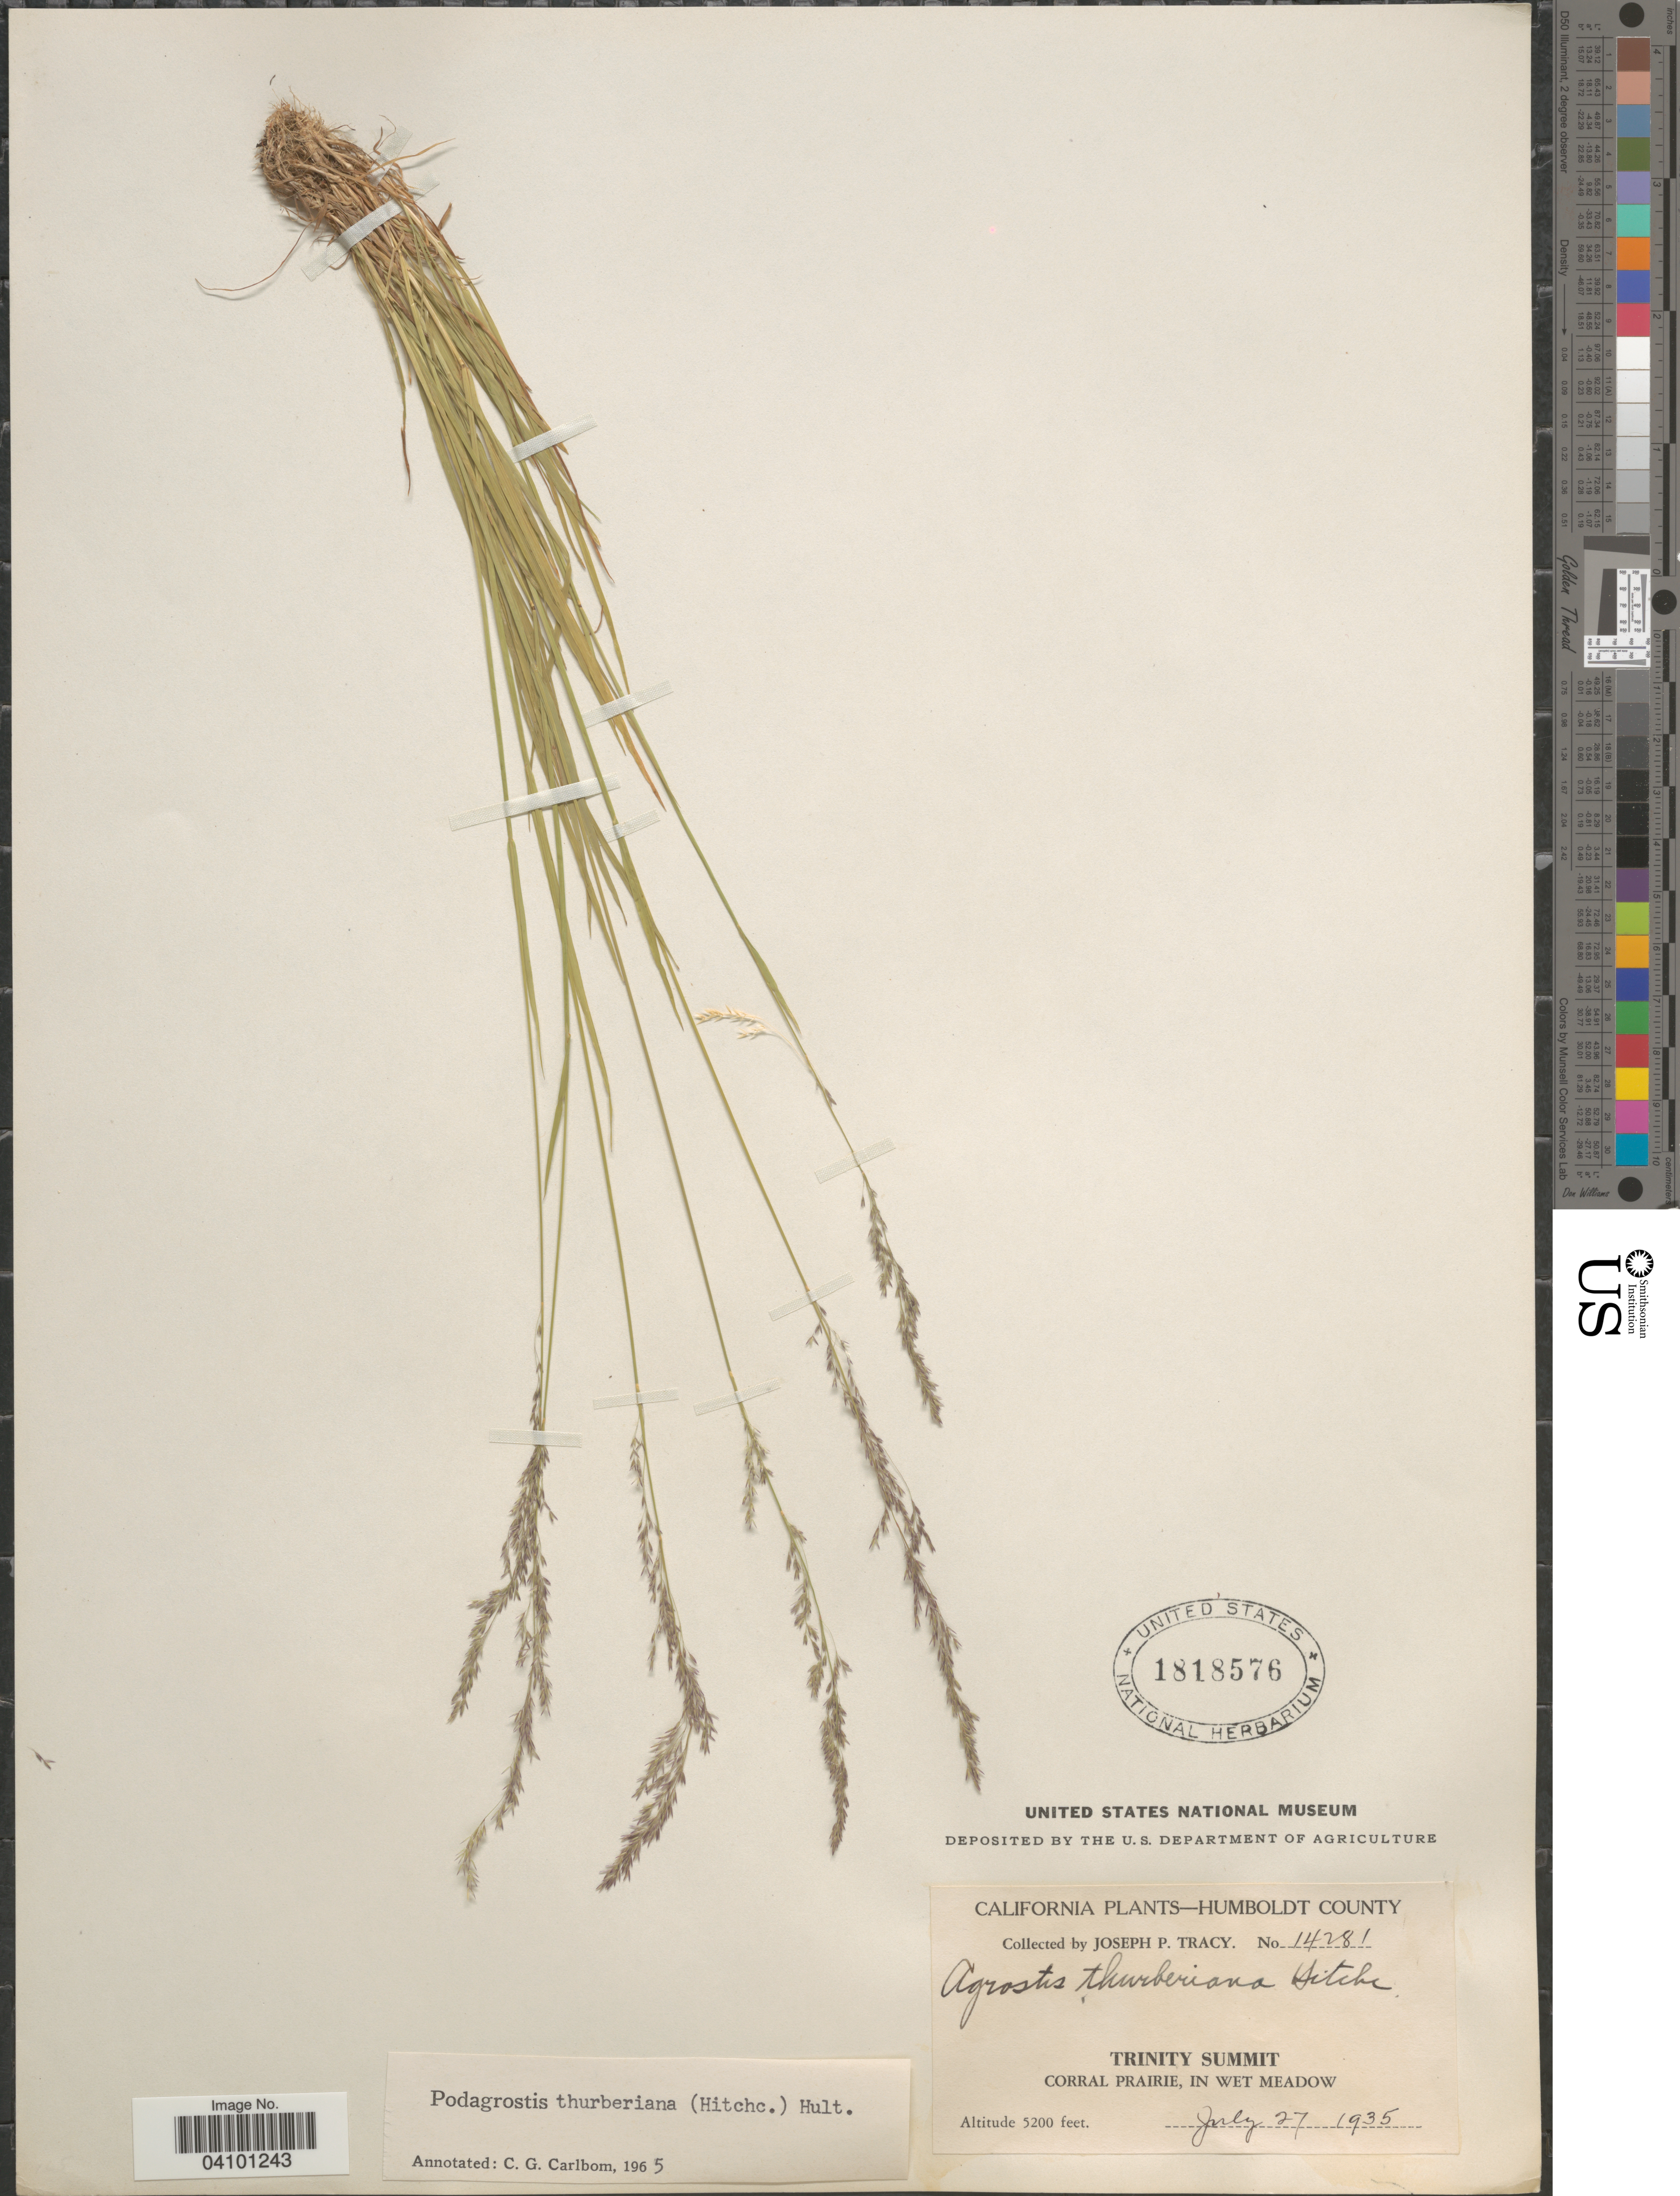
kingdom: Plantae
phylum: Tracheophyta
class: Liliopsida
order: Poales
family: Poaceae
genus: Podagrostis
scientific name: Podagrostis thurberiana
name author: Hitchc.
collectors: J. Tracy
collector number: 14281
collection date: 1935-07-27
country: United States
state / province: California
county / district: Humboldt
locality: Humboldt County. Trinity Summit. Corral Prairie.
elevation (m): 1585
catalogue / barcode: US 1818576